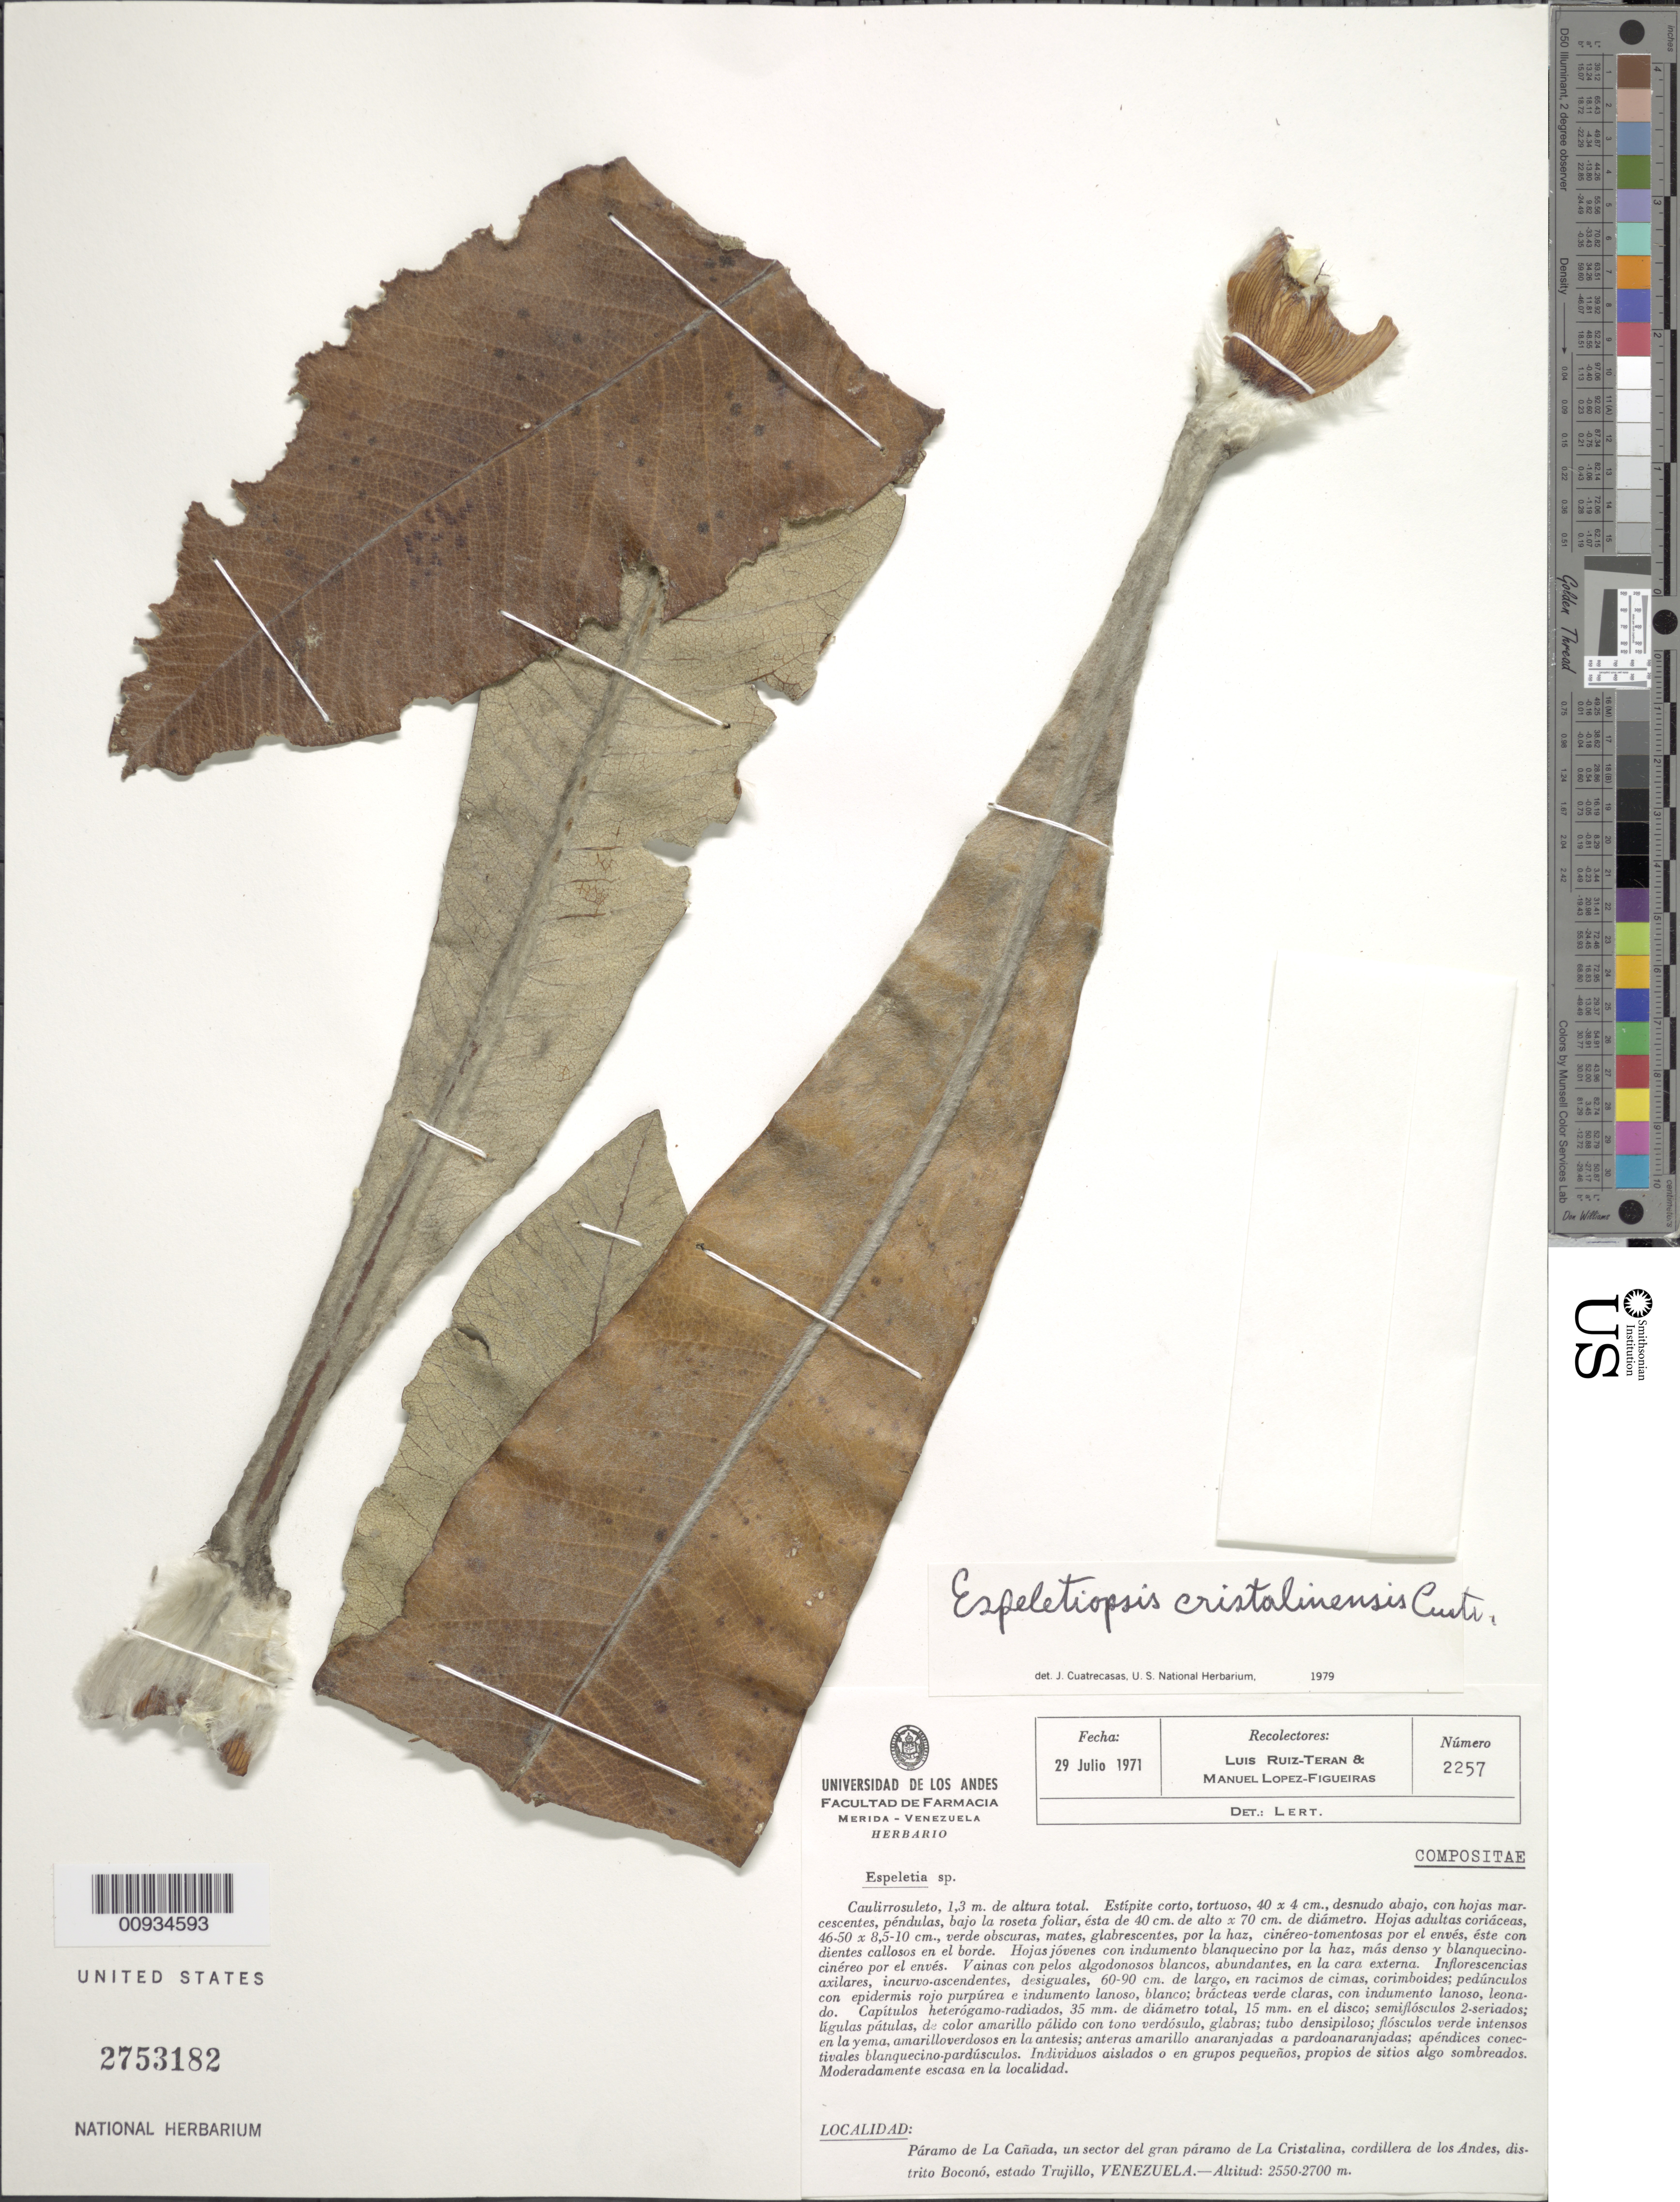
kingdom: Plantae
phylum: Tracheophyta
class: Magnoliopsida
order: Asterales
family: Asteraceae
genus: Espeletiopsis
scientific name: Espeletiopsis cristalinensis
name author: (Cuatrec.) Cuatrec.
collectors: L. E. Ruíz-Terán & M. López Figueiras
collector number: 2257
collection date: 1971-07-29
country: Venezuela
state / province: Trujillo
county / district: Boconó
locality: Páramo de la Cañada. Un sector del gran páramo de la Cristalina, cordillera de los Andes.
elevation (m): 2550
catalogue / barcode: US 2753182